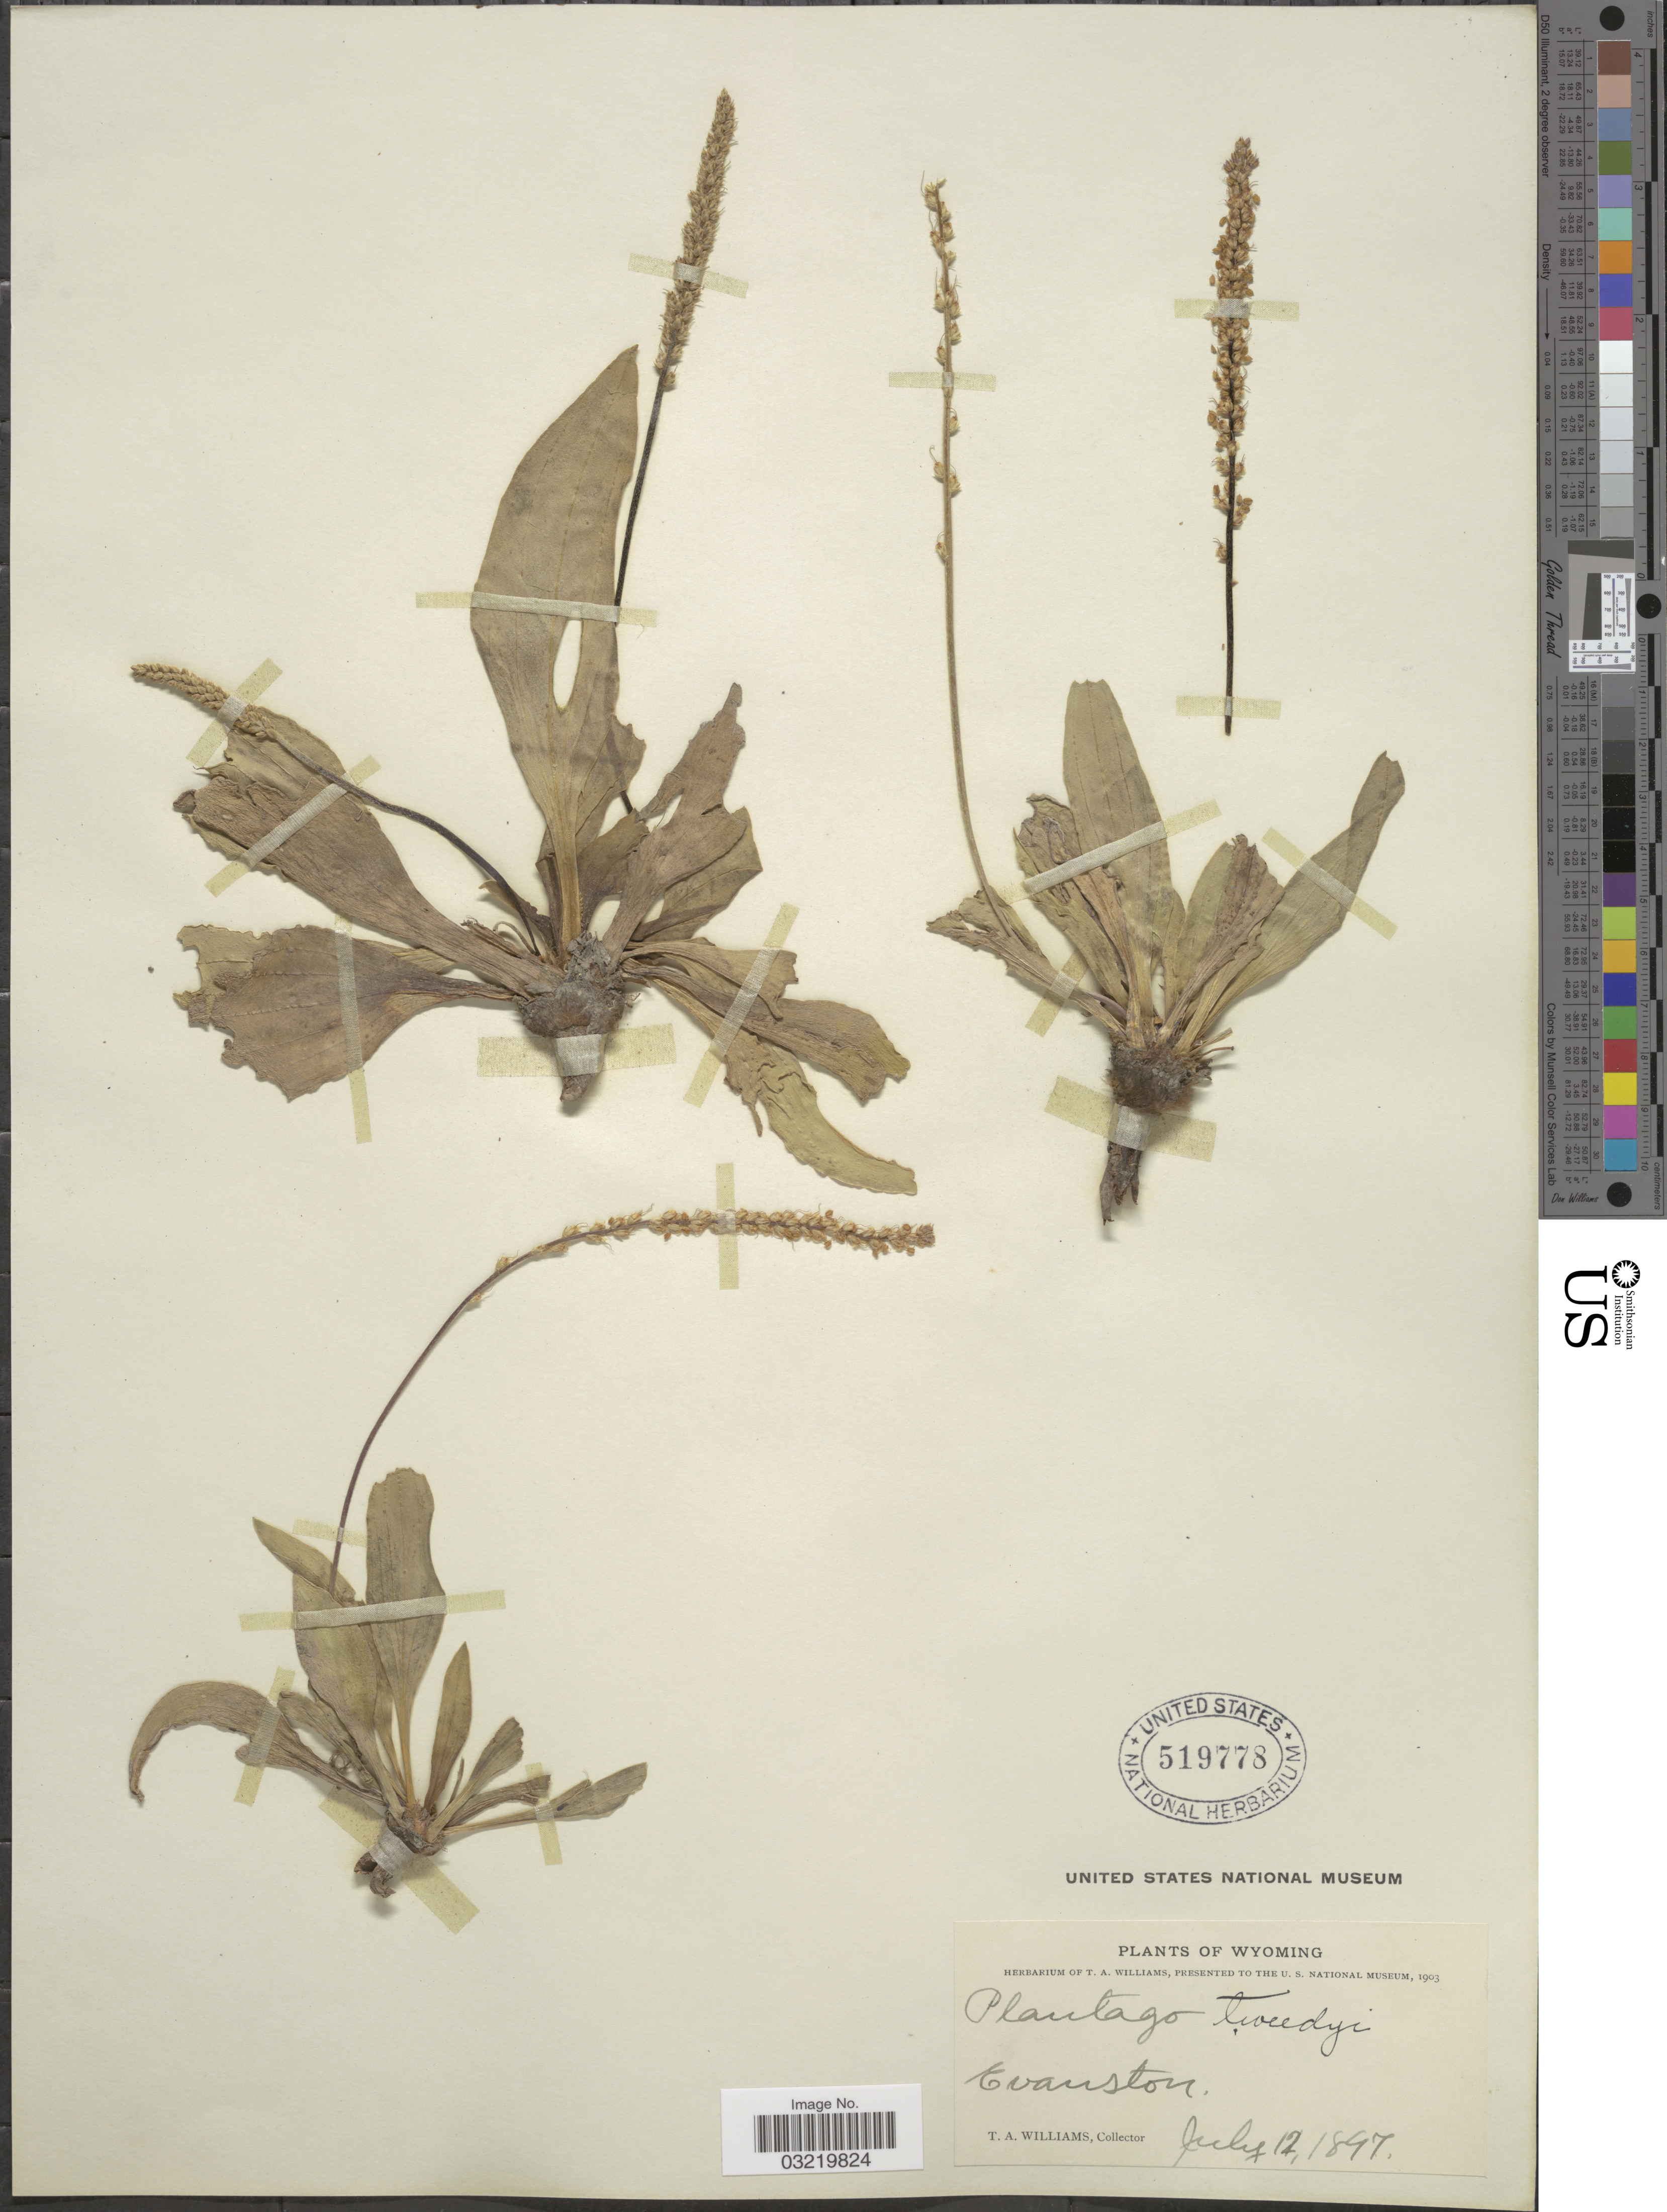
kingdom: Plantae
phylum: Tracheophyta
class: Magnoliopsida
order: Lamiales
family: Plantaginaceae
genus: Plantago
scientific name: Plantago tweedyi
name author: A. Gray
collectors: T. Williams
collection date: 1897-07-12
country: United States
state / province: Wyoming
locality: Evanston.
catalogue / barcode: US 519778